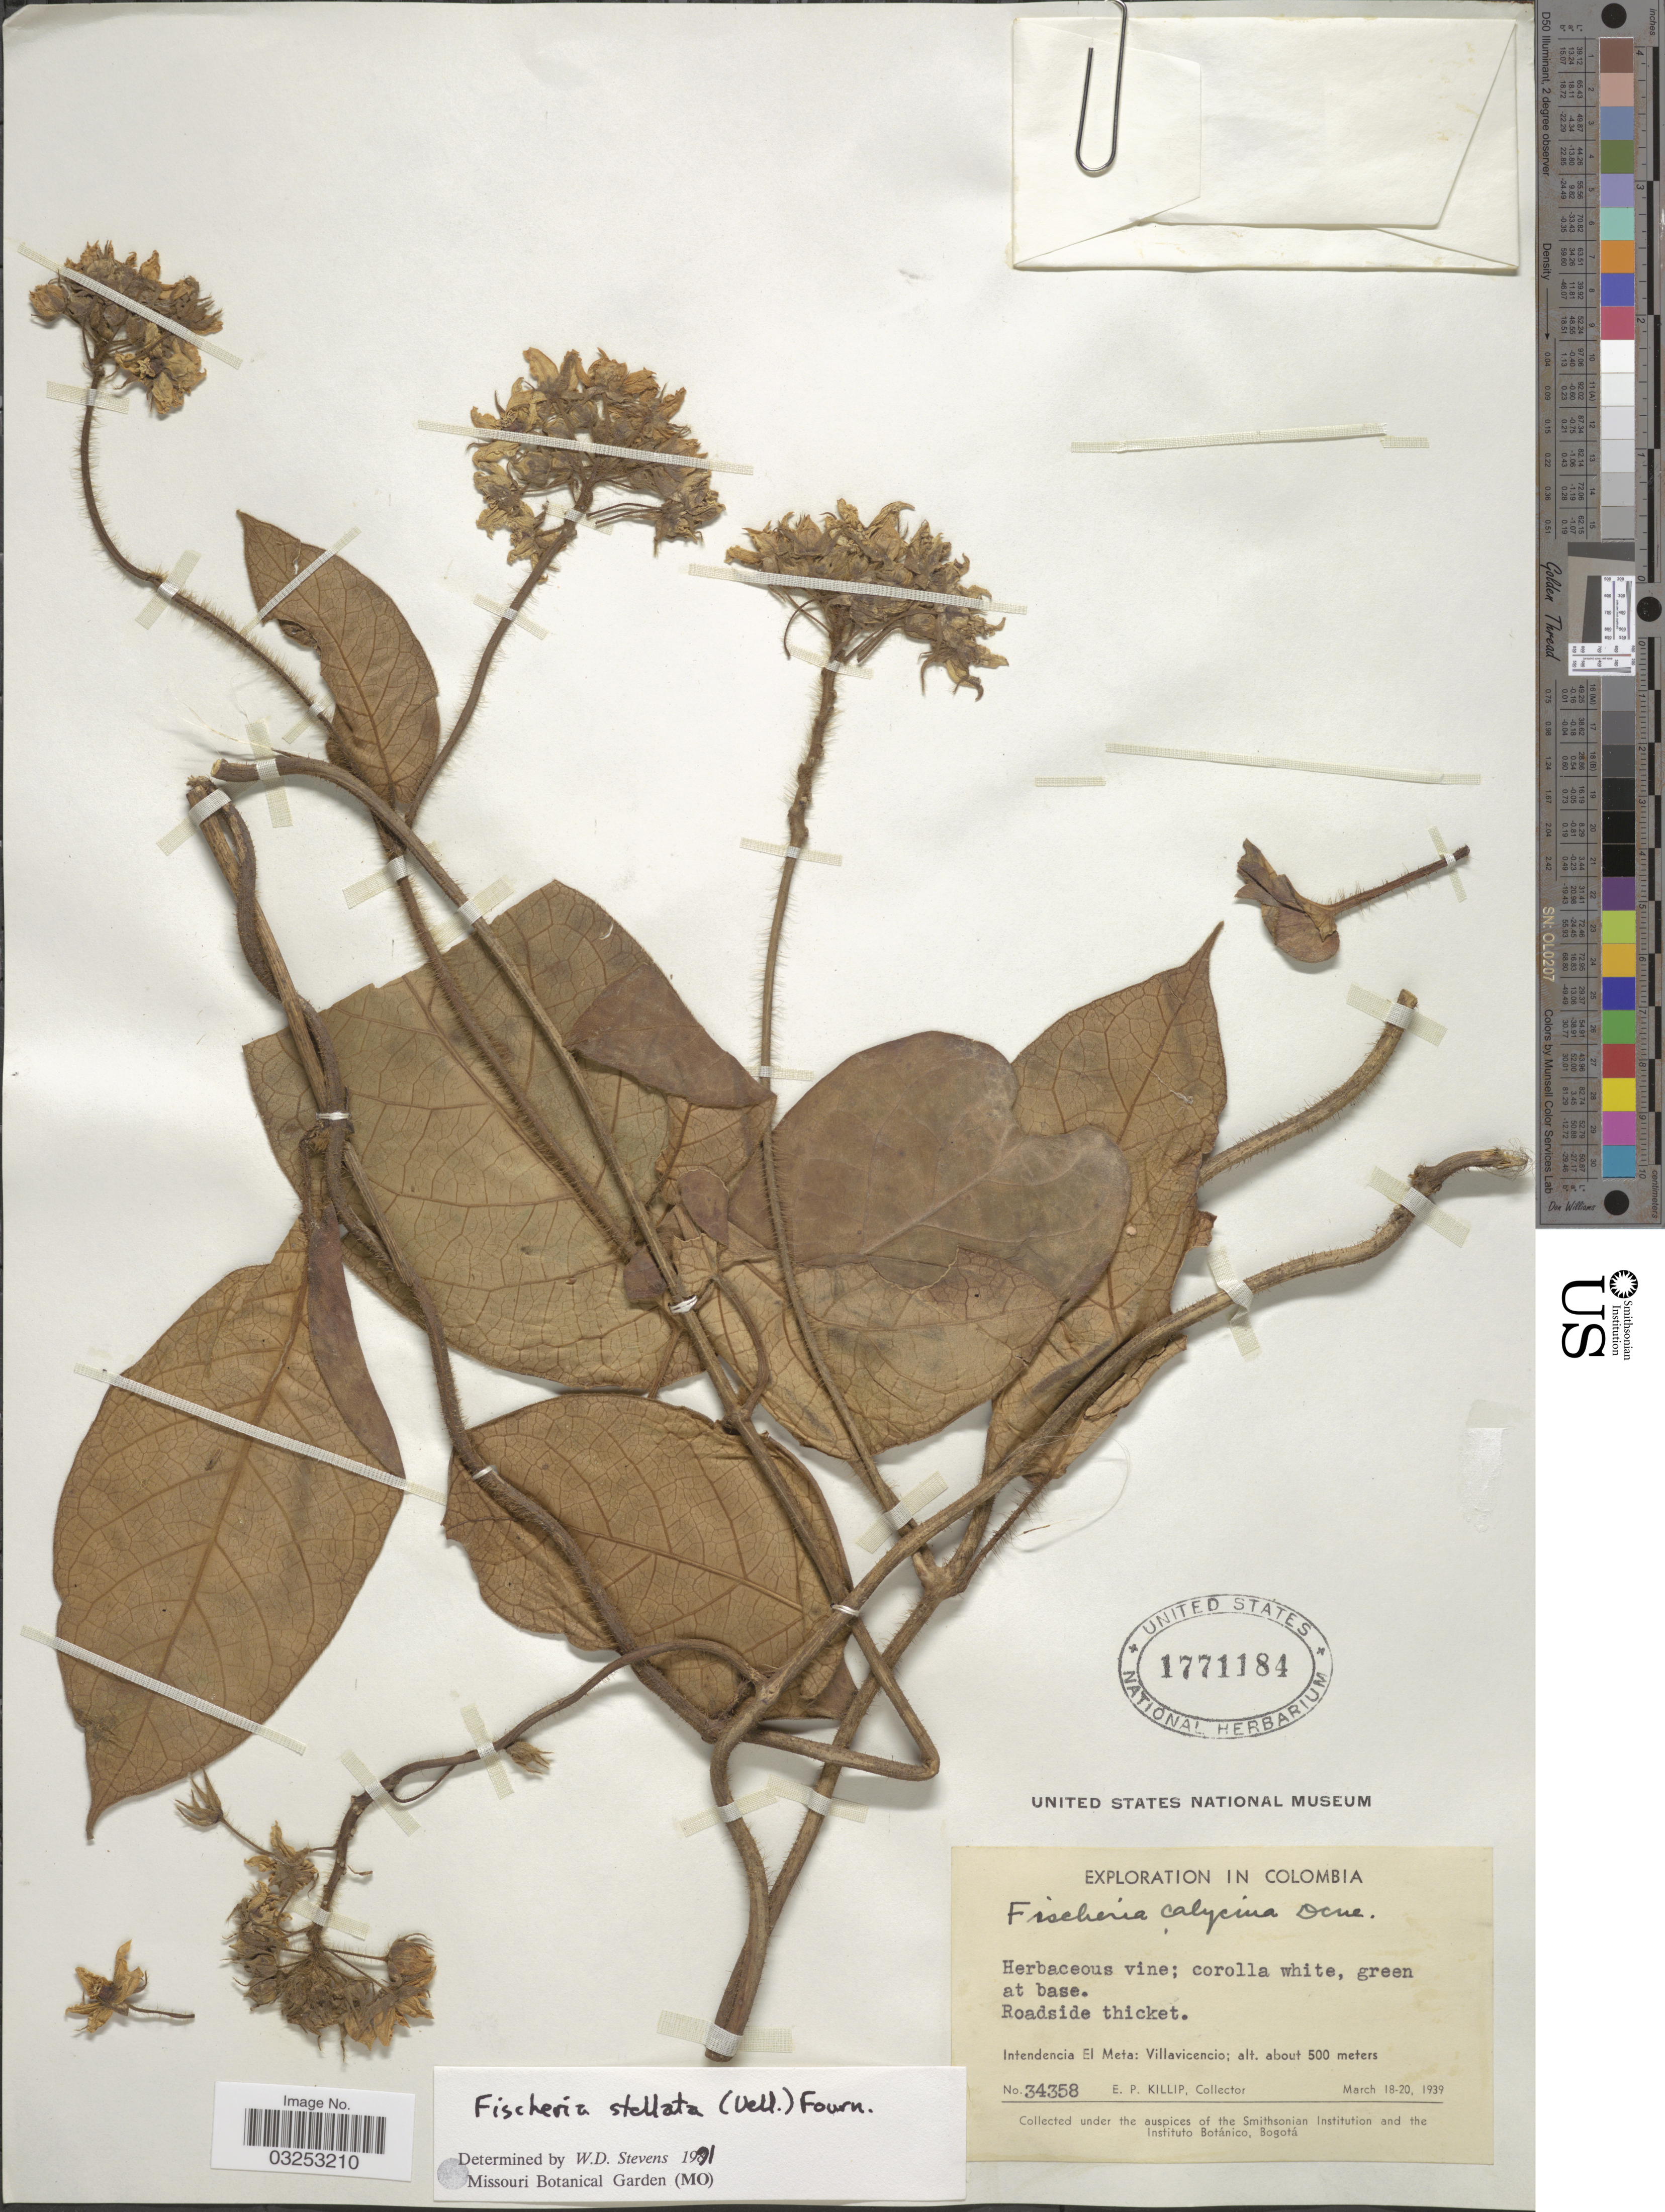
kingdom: Plantae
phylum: Tracheophyta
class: Magnoliopsida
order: Gentianales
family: Apocynaceae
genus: Fischeria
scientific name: Fischeria stellata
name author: (Vell.) E. Fourn.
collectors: E. P. Killip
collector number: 34358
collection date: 1939-03-18/1939-03-20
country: Colombia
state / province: Meta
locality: Roadside thicket. Intendencia El Meta: Villavicencio.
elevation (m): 500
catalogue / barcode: US 1771184